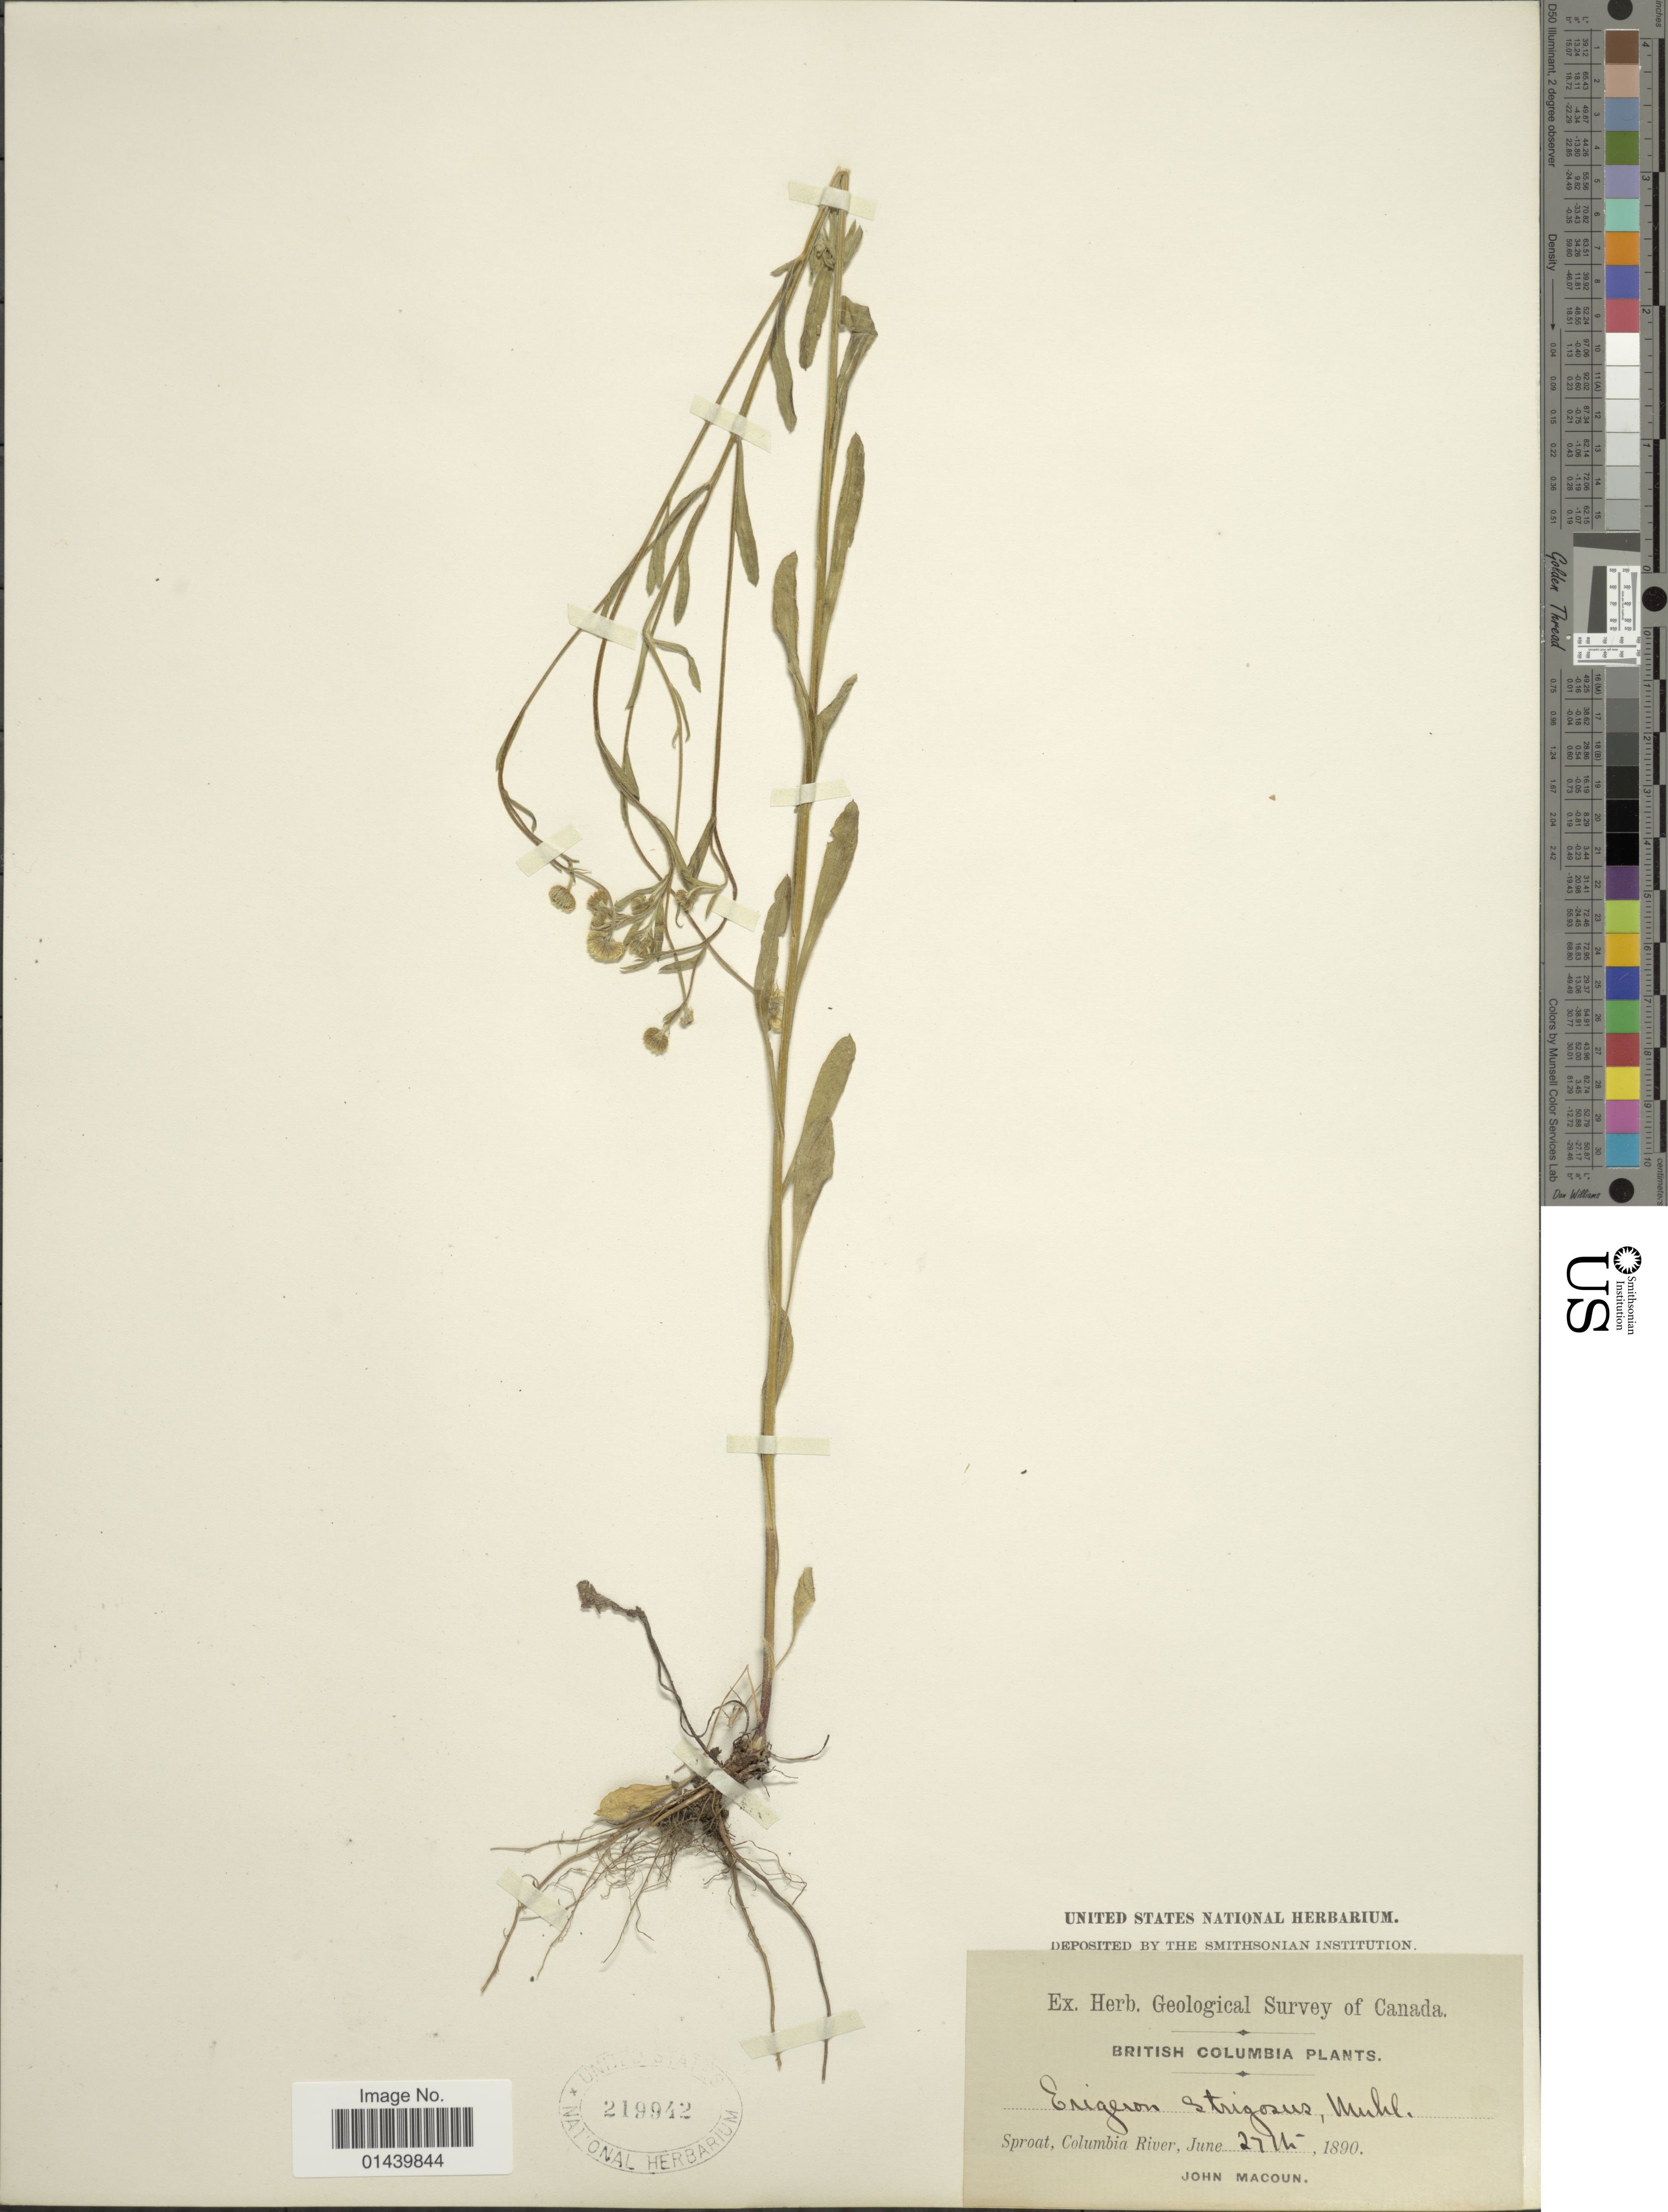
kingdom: Plantae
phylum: Tracheophyta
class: Magnoliopsida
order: Asterales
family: Asteraceae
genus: Erigeron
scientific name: Erigeron strigosus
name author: Muhl. ex Willd.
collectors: J. Macoun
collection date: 1890-06-27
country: Canada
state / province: British Columbia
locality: Sproat, Columbia River.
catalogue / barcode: US 219942